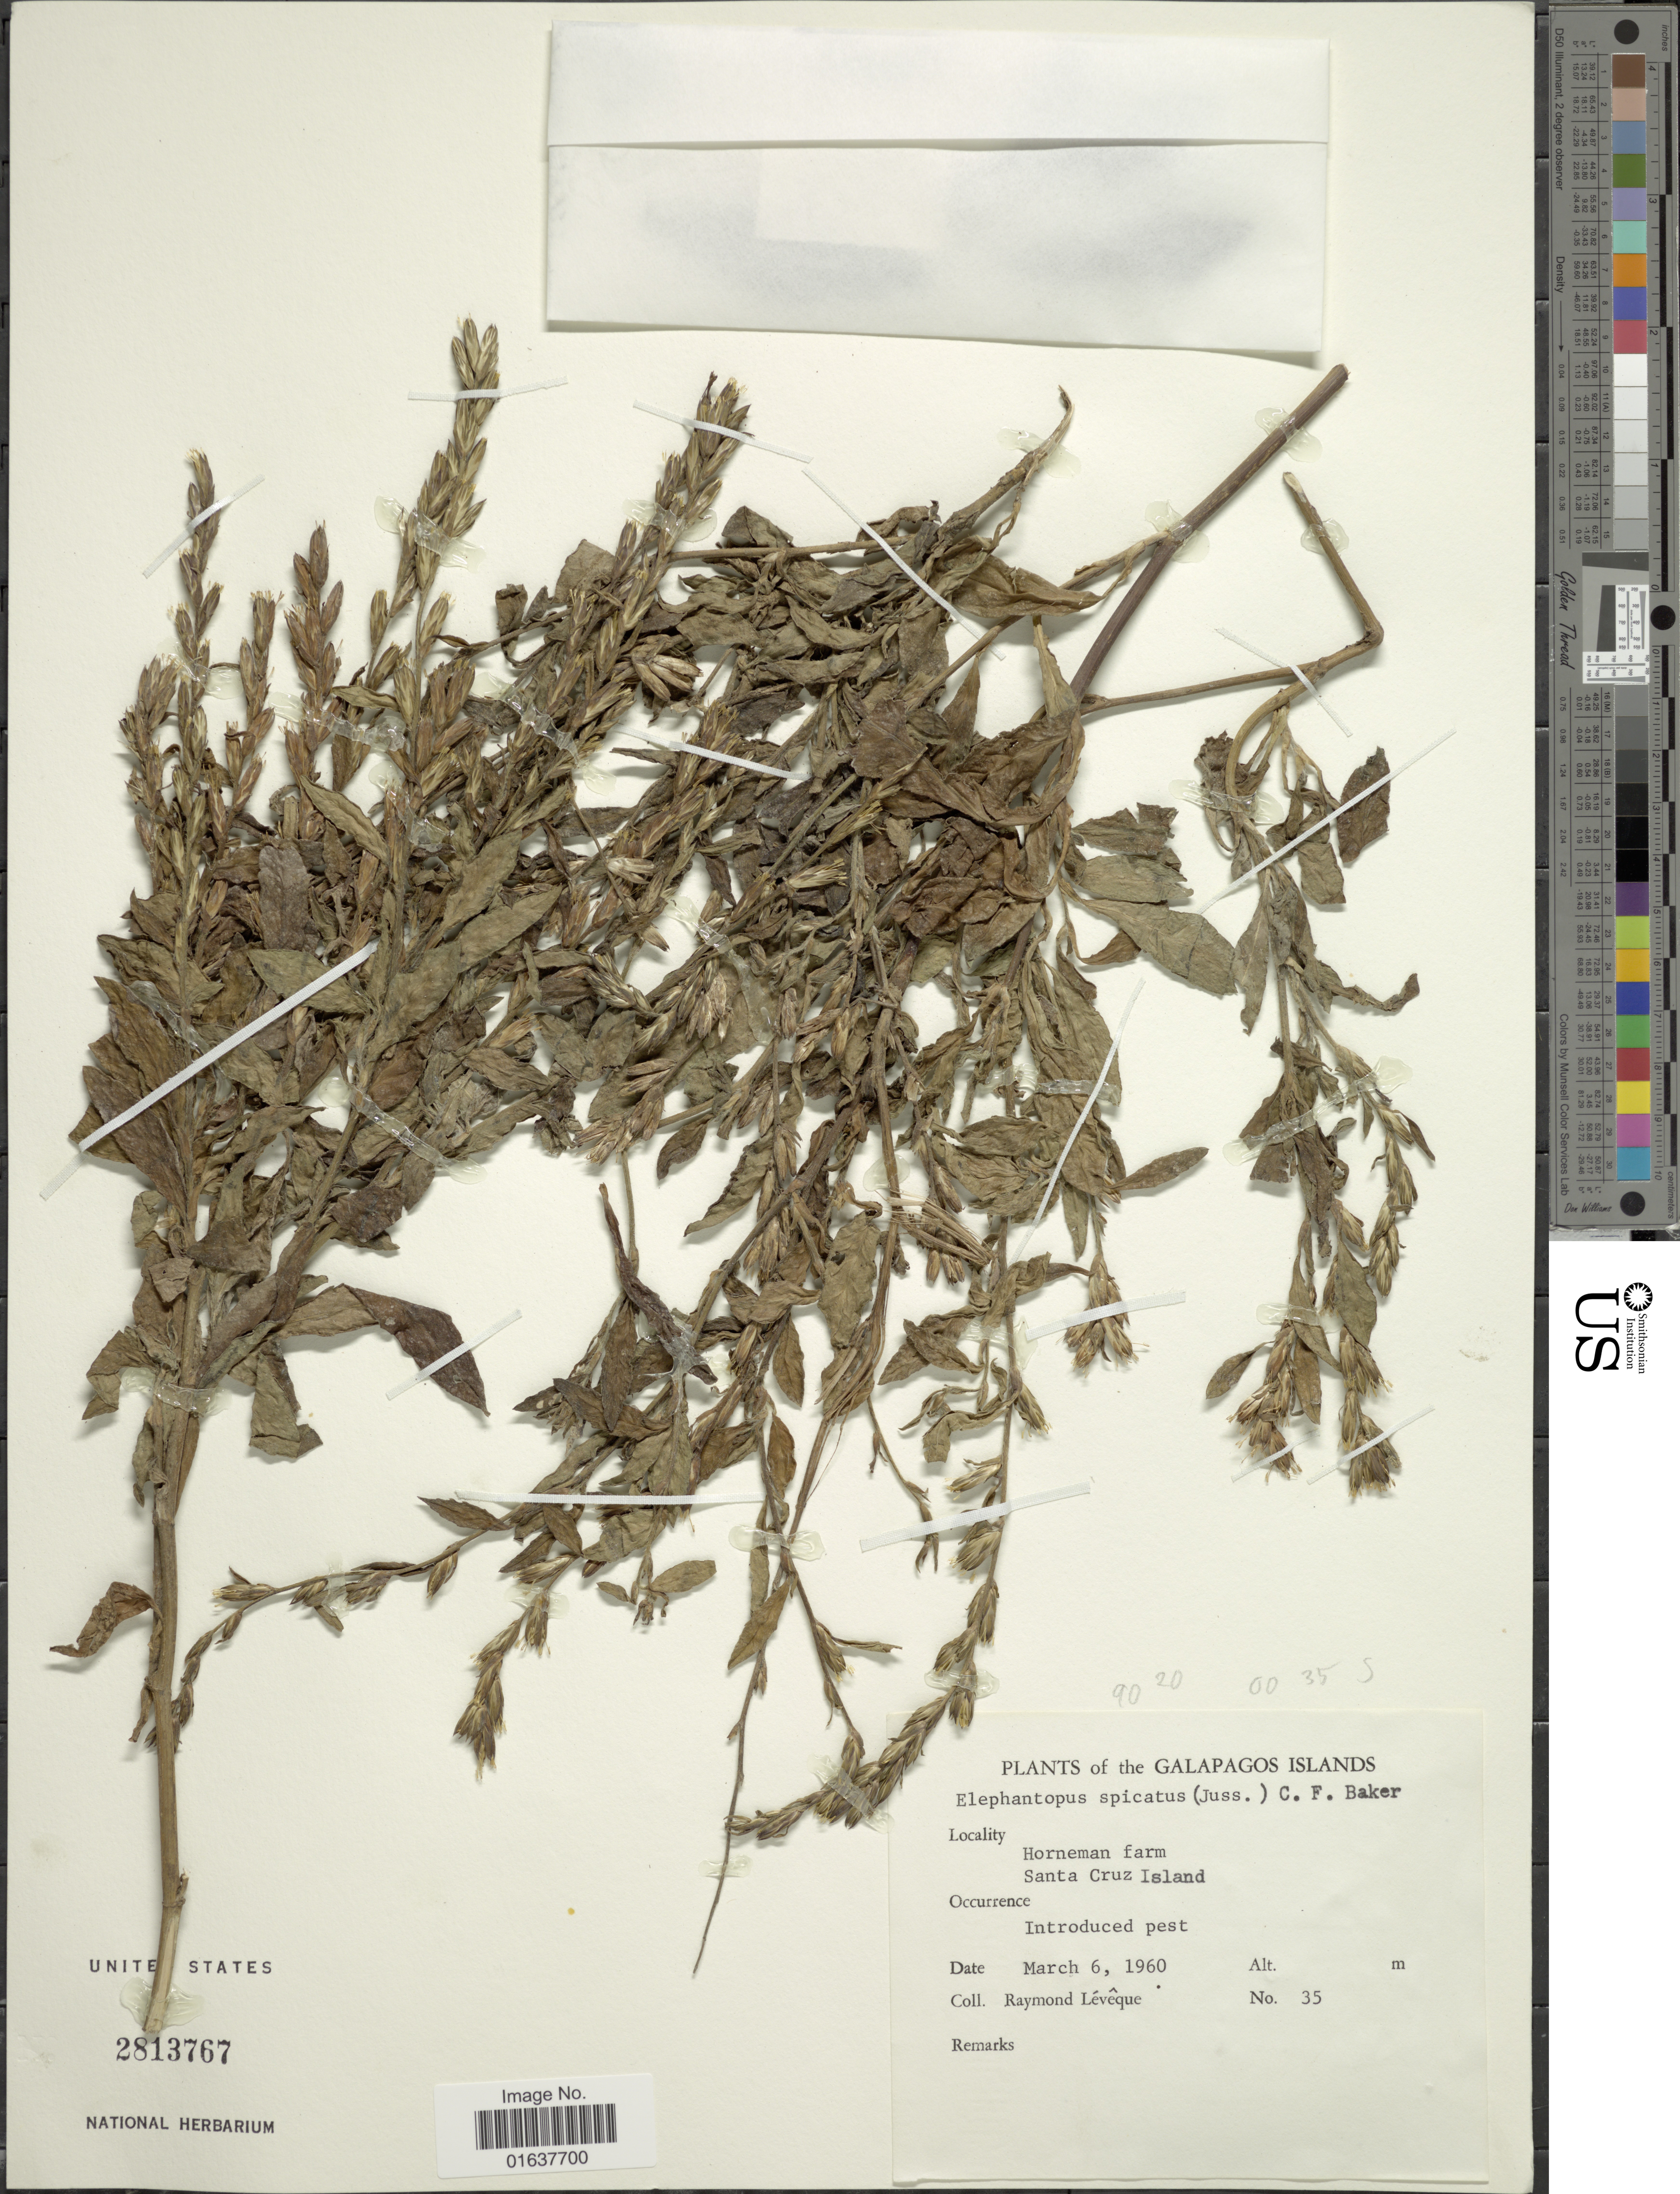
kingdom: Plantae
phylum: Tracheophyta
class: Magnoliopsida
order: Asterales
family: Asteraceae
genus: Pseudelephantopus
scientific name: Pseudelephantopus spicatus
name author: (Juss. ex Aubl.) C.F. Baker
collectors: R. Lévêque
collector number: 35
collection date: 1960-03-06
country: Ecuador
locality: The Galapagos Islands. Horneman farm. Santa Cruz Island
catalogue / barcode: US 2813767